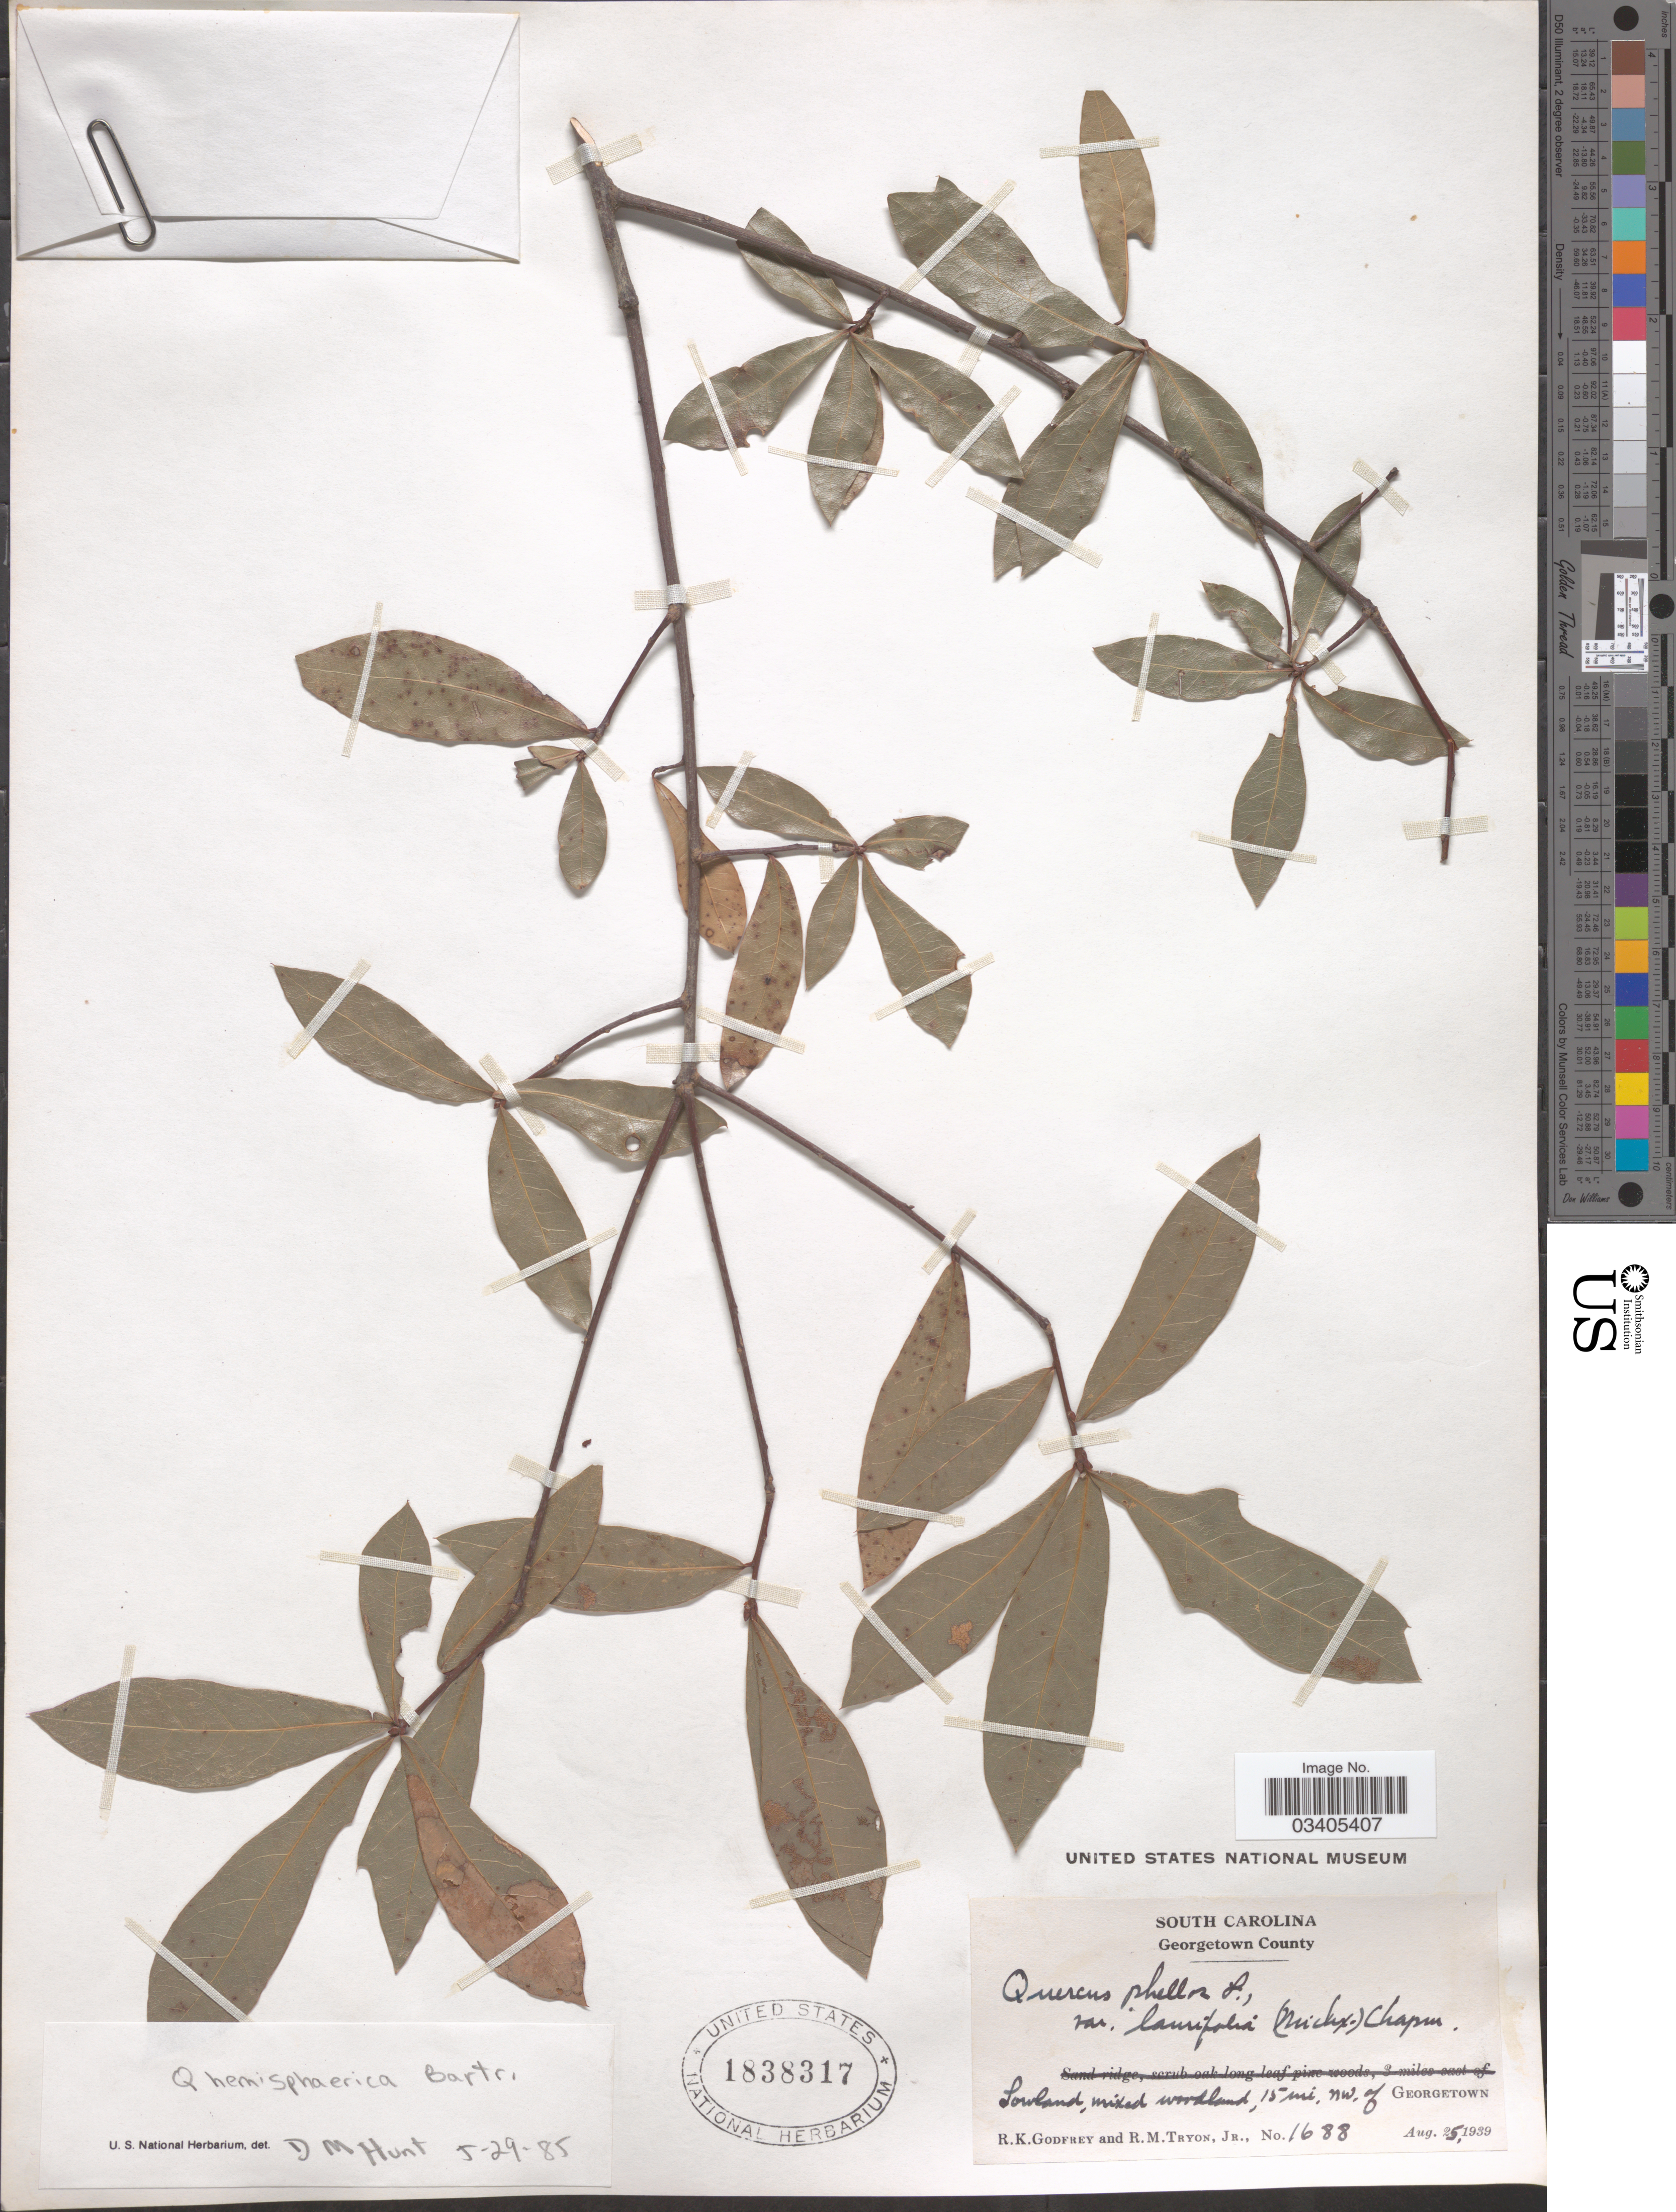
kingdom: Plantae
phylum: Tracheophyta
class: Magnoliopsida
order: Fagales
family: Fagaceae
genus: Quercus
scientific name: Quercus hemisphaerica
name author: W. Bartram ex Willd.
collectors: R. K. Godfrey & R. Tryon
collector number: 1688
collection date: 1939-08-25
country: United States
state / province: South Carolina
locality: Georgetown County. 15 mi. nw. of Georgetown.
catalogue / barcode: US 1838317